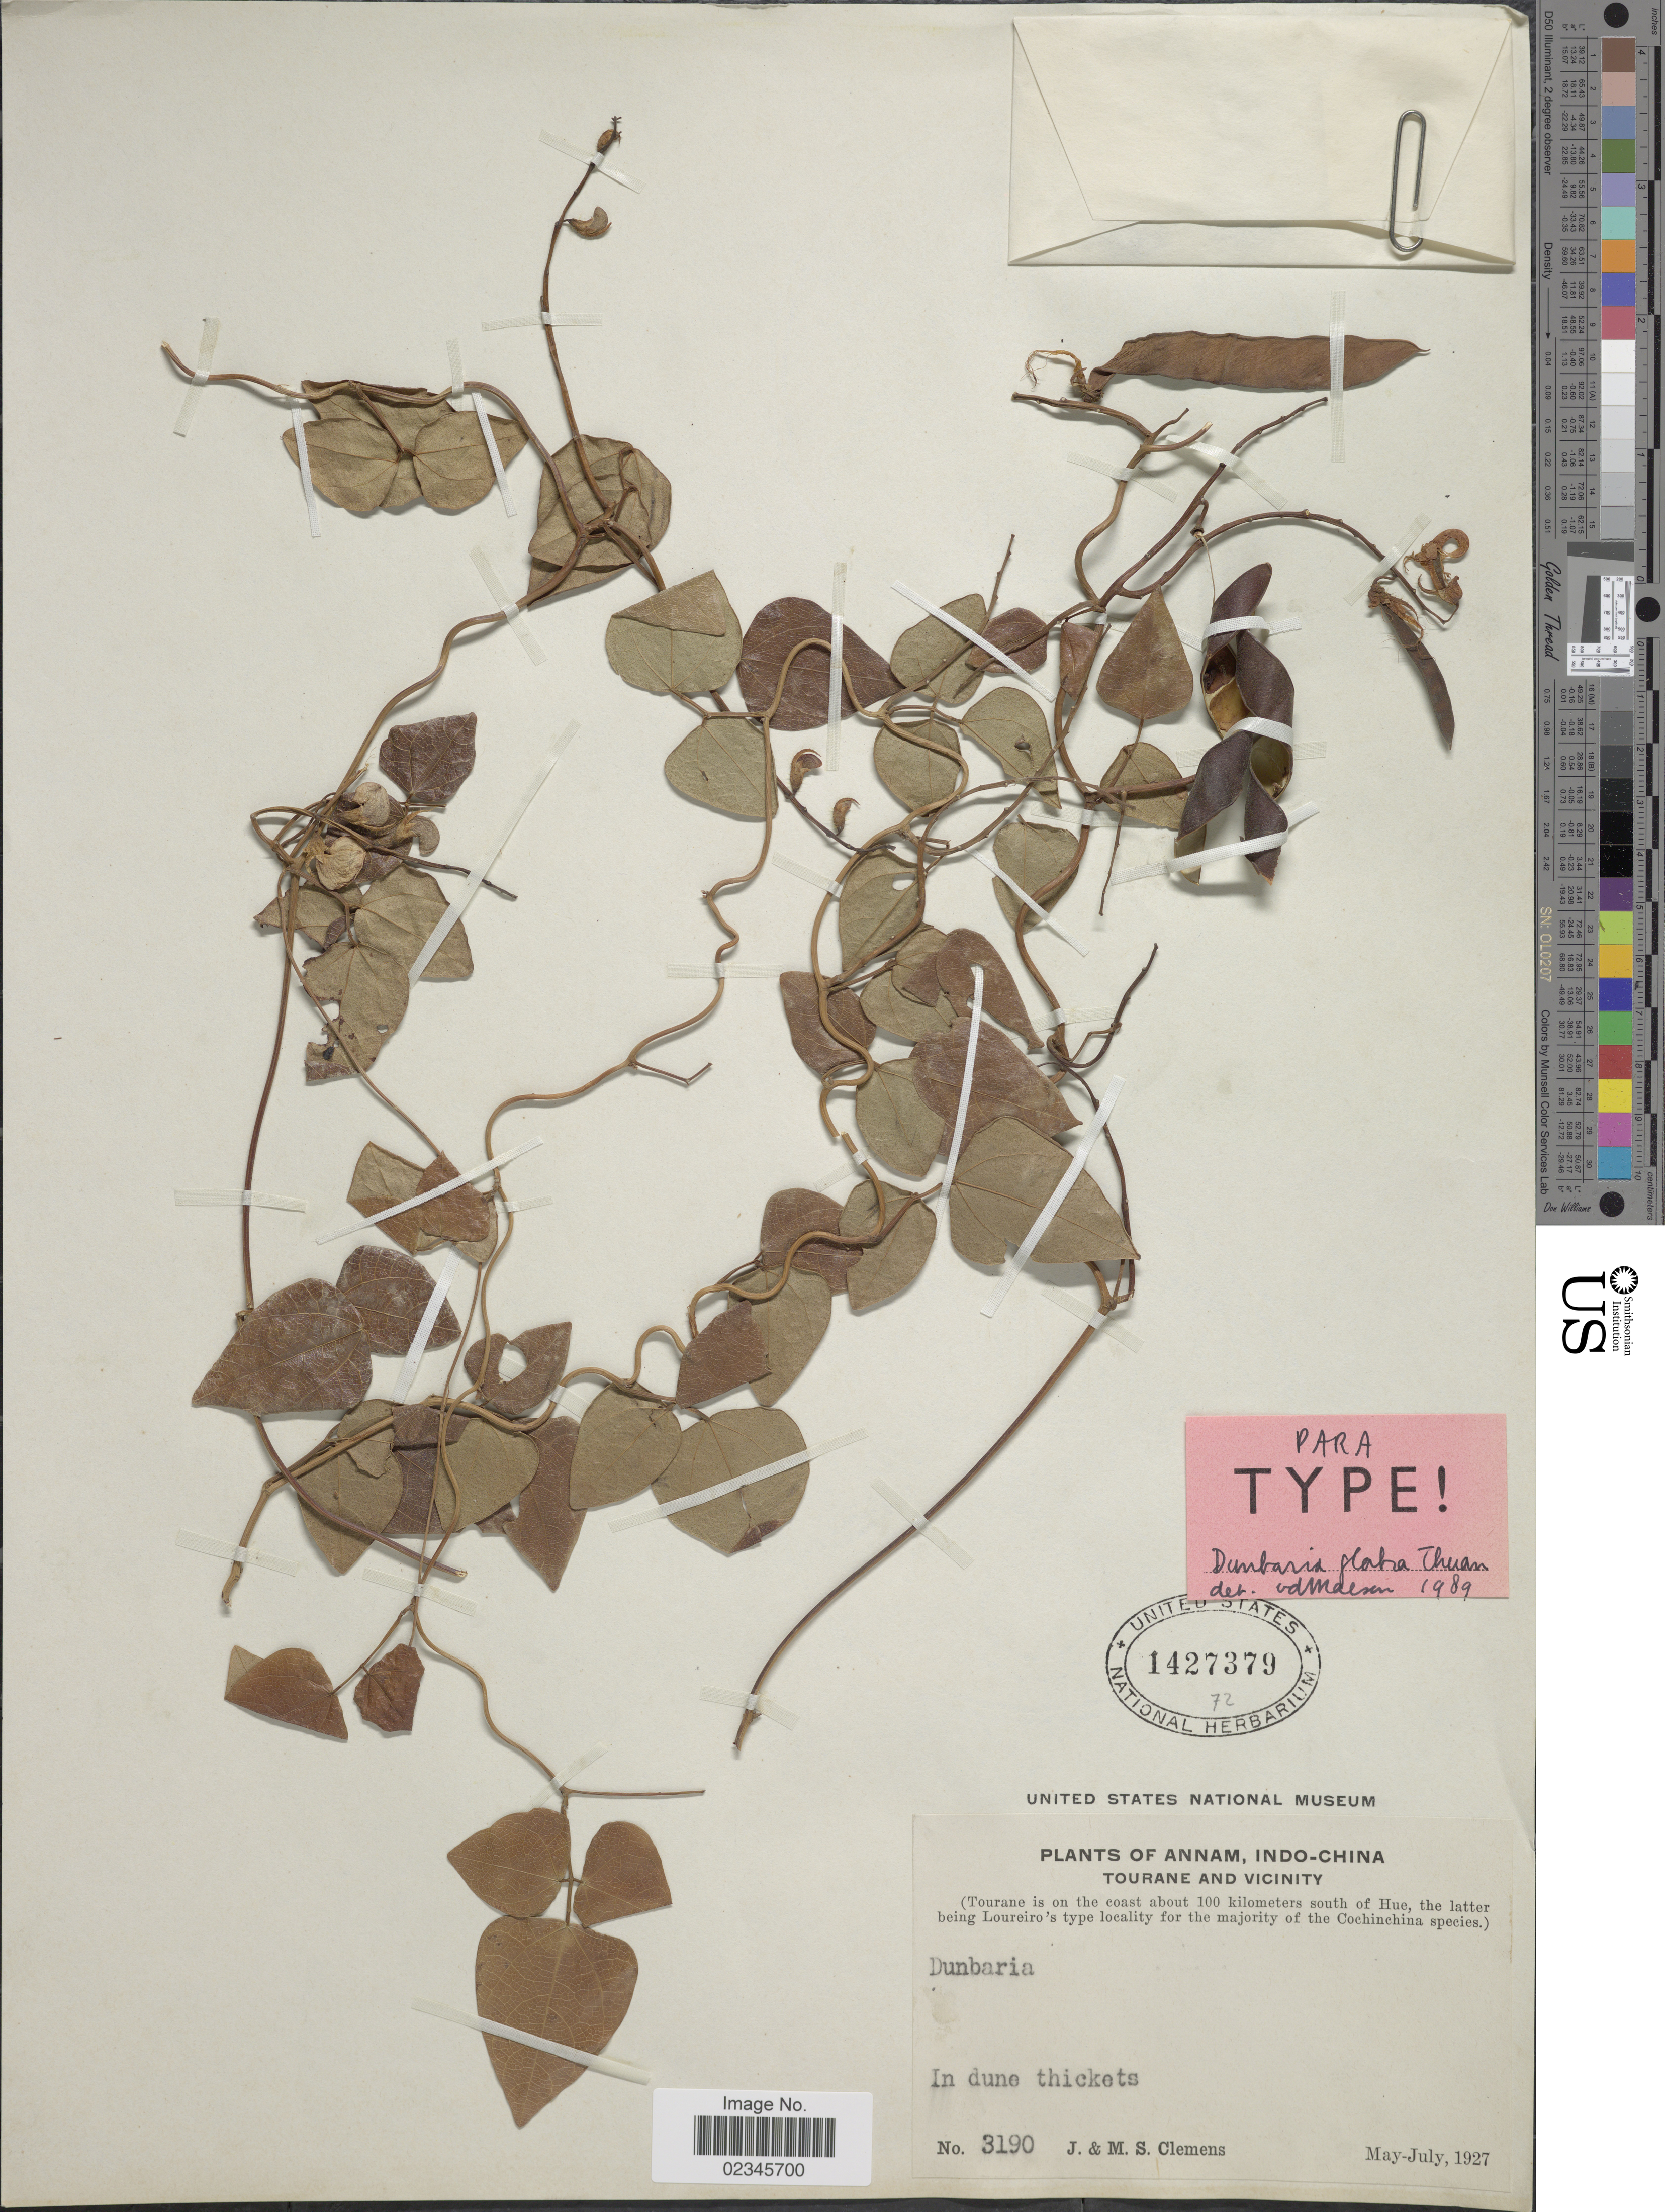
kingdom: Plantae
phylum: Tracheophyta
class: Magnoliopsida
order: Fabales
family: Fabaceae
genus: Dunbaria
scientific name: Dunbaria glabra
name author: Thuan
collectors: J. Clemens & M. S. Clemens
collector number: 3190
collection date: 1927-05/1927-07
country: Vietnam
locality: Annam, Indo-China, Tourane and vicinity (Tourane is on the coast about 100 kilometers south of Hue), in dune thickets.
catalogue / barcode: US 1427379